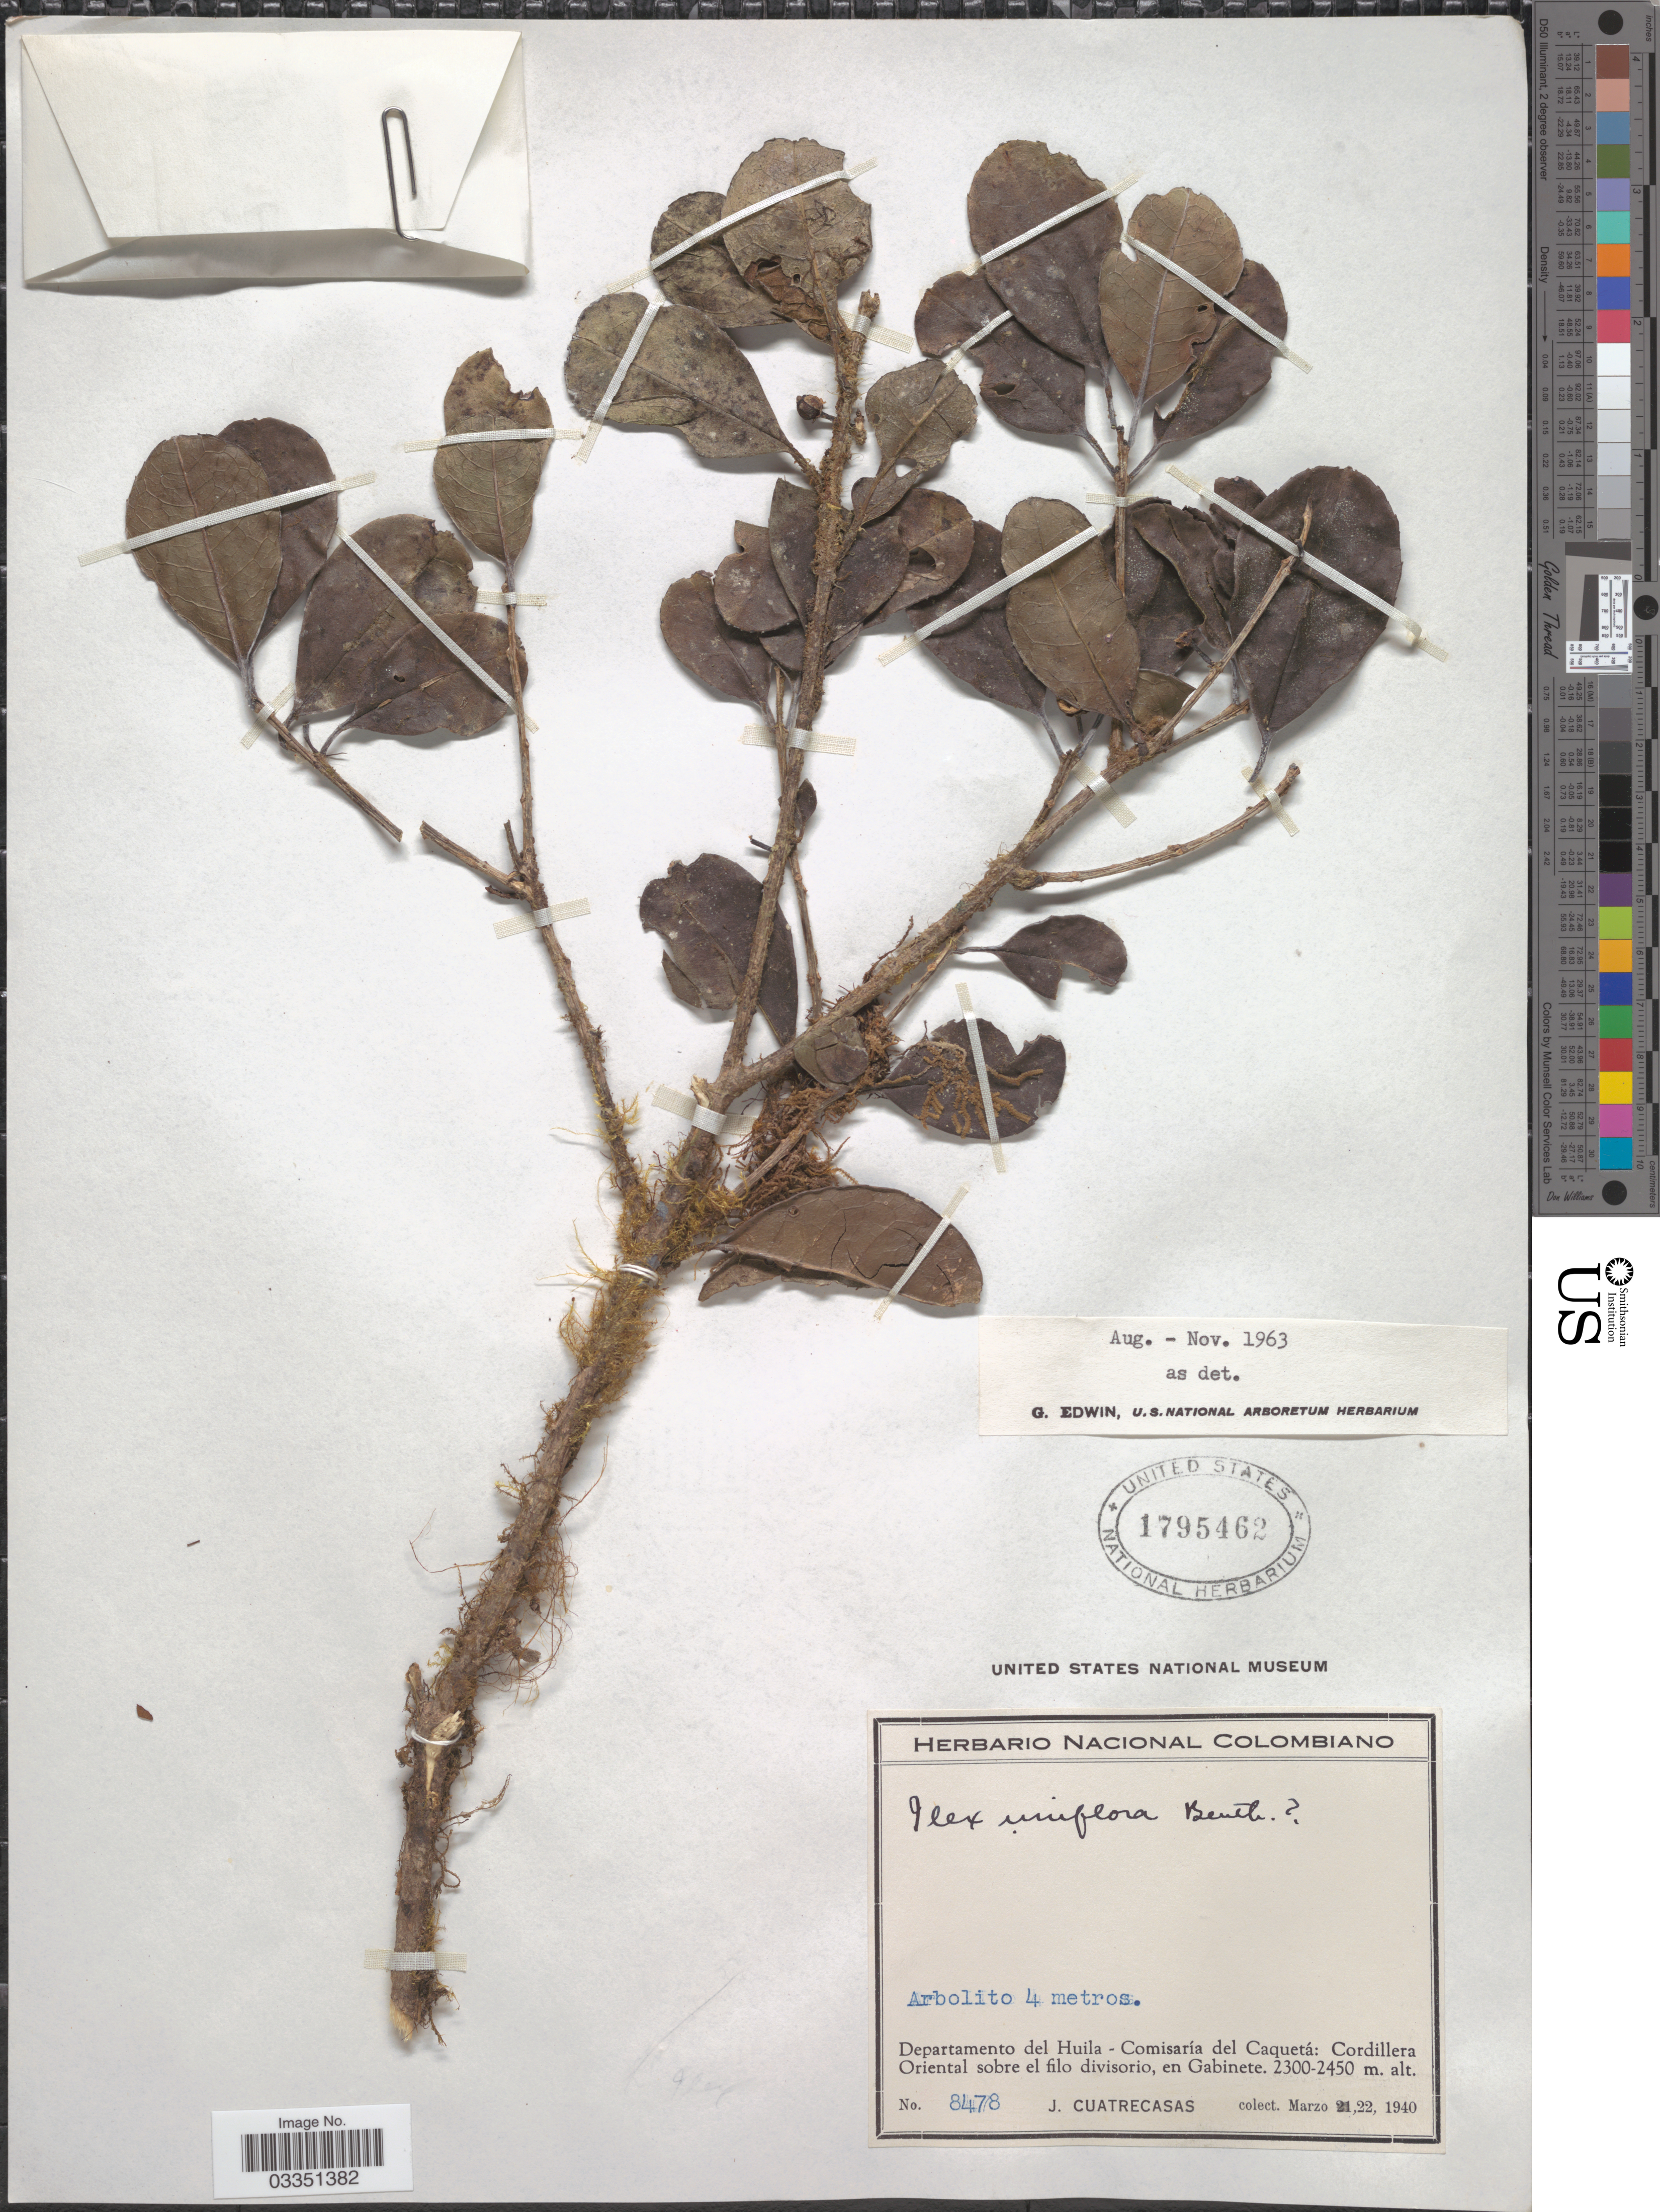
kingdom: Plantae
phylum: Tracheophyta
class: Magnoliopsida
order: Aquifoliales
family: Aquifoliaceae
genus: Ilex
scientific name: Ilex uniflora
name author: Fawc. & Rendle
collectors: J. Cuatrecasas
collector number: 8478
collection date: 1940-03-22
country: Colombia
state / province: Huila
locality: Departamento del Huila - Comisaría del Caquetá: Cordillera Oriental sobre el filo divisorio, en Gabinete.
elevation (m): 2300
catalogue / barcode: US 1795462